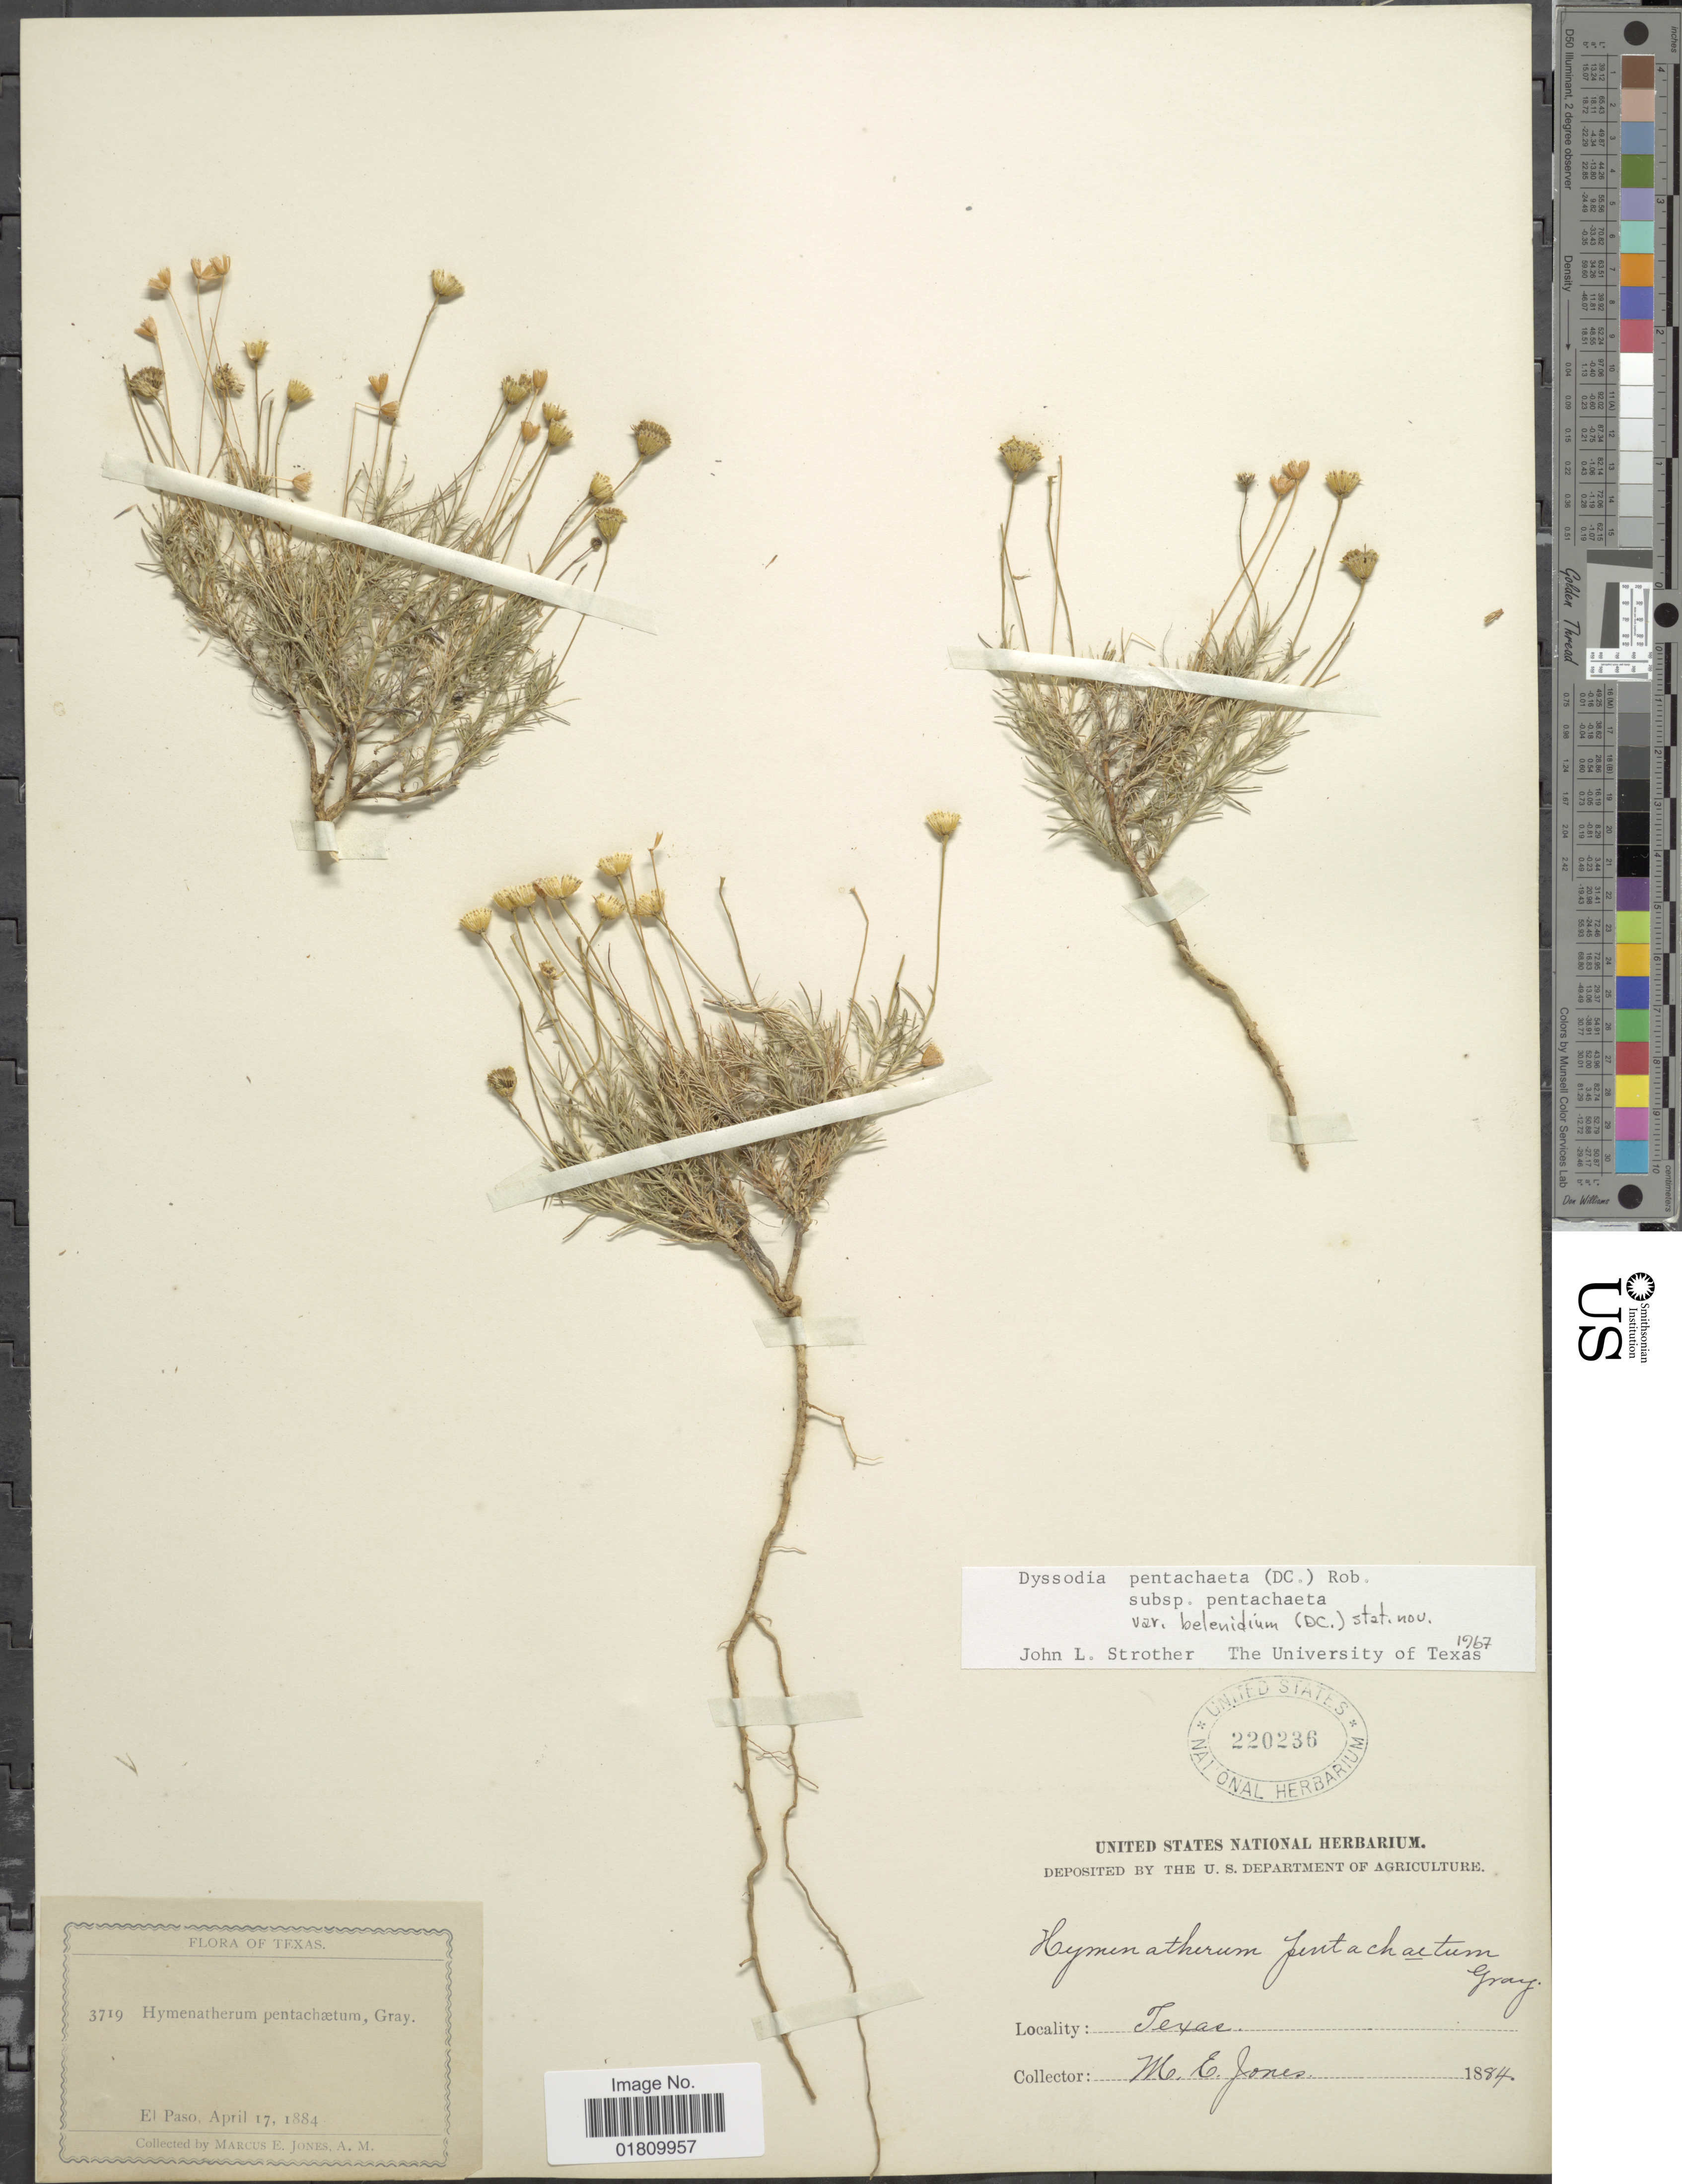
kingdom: Plantae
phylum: Tracheophyta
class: Magnoliopsida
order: Asterales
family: Asteraceae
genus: Thymophylla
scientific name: Thymophylla pentachaeta var. belenidium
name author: (DC.) Strother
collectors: M. E. Jones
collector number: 3719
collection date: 1884-04-17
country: United States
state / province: Texas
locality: El Paso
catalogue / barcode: US 220236